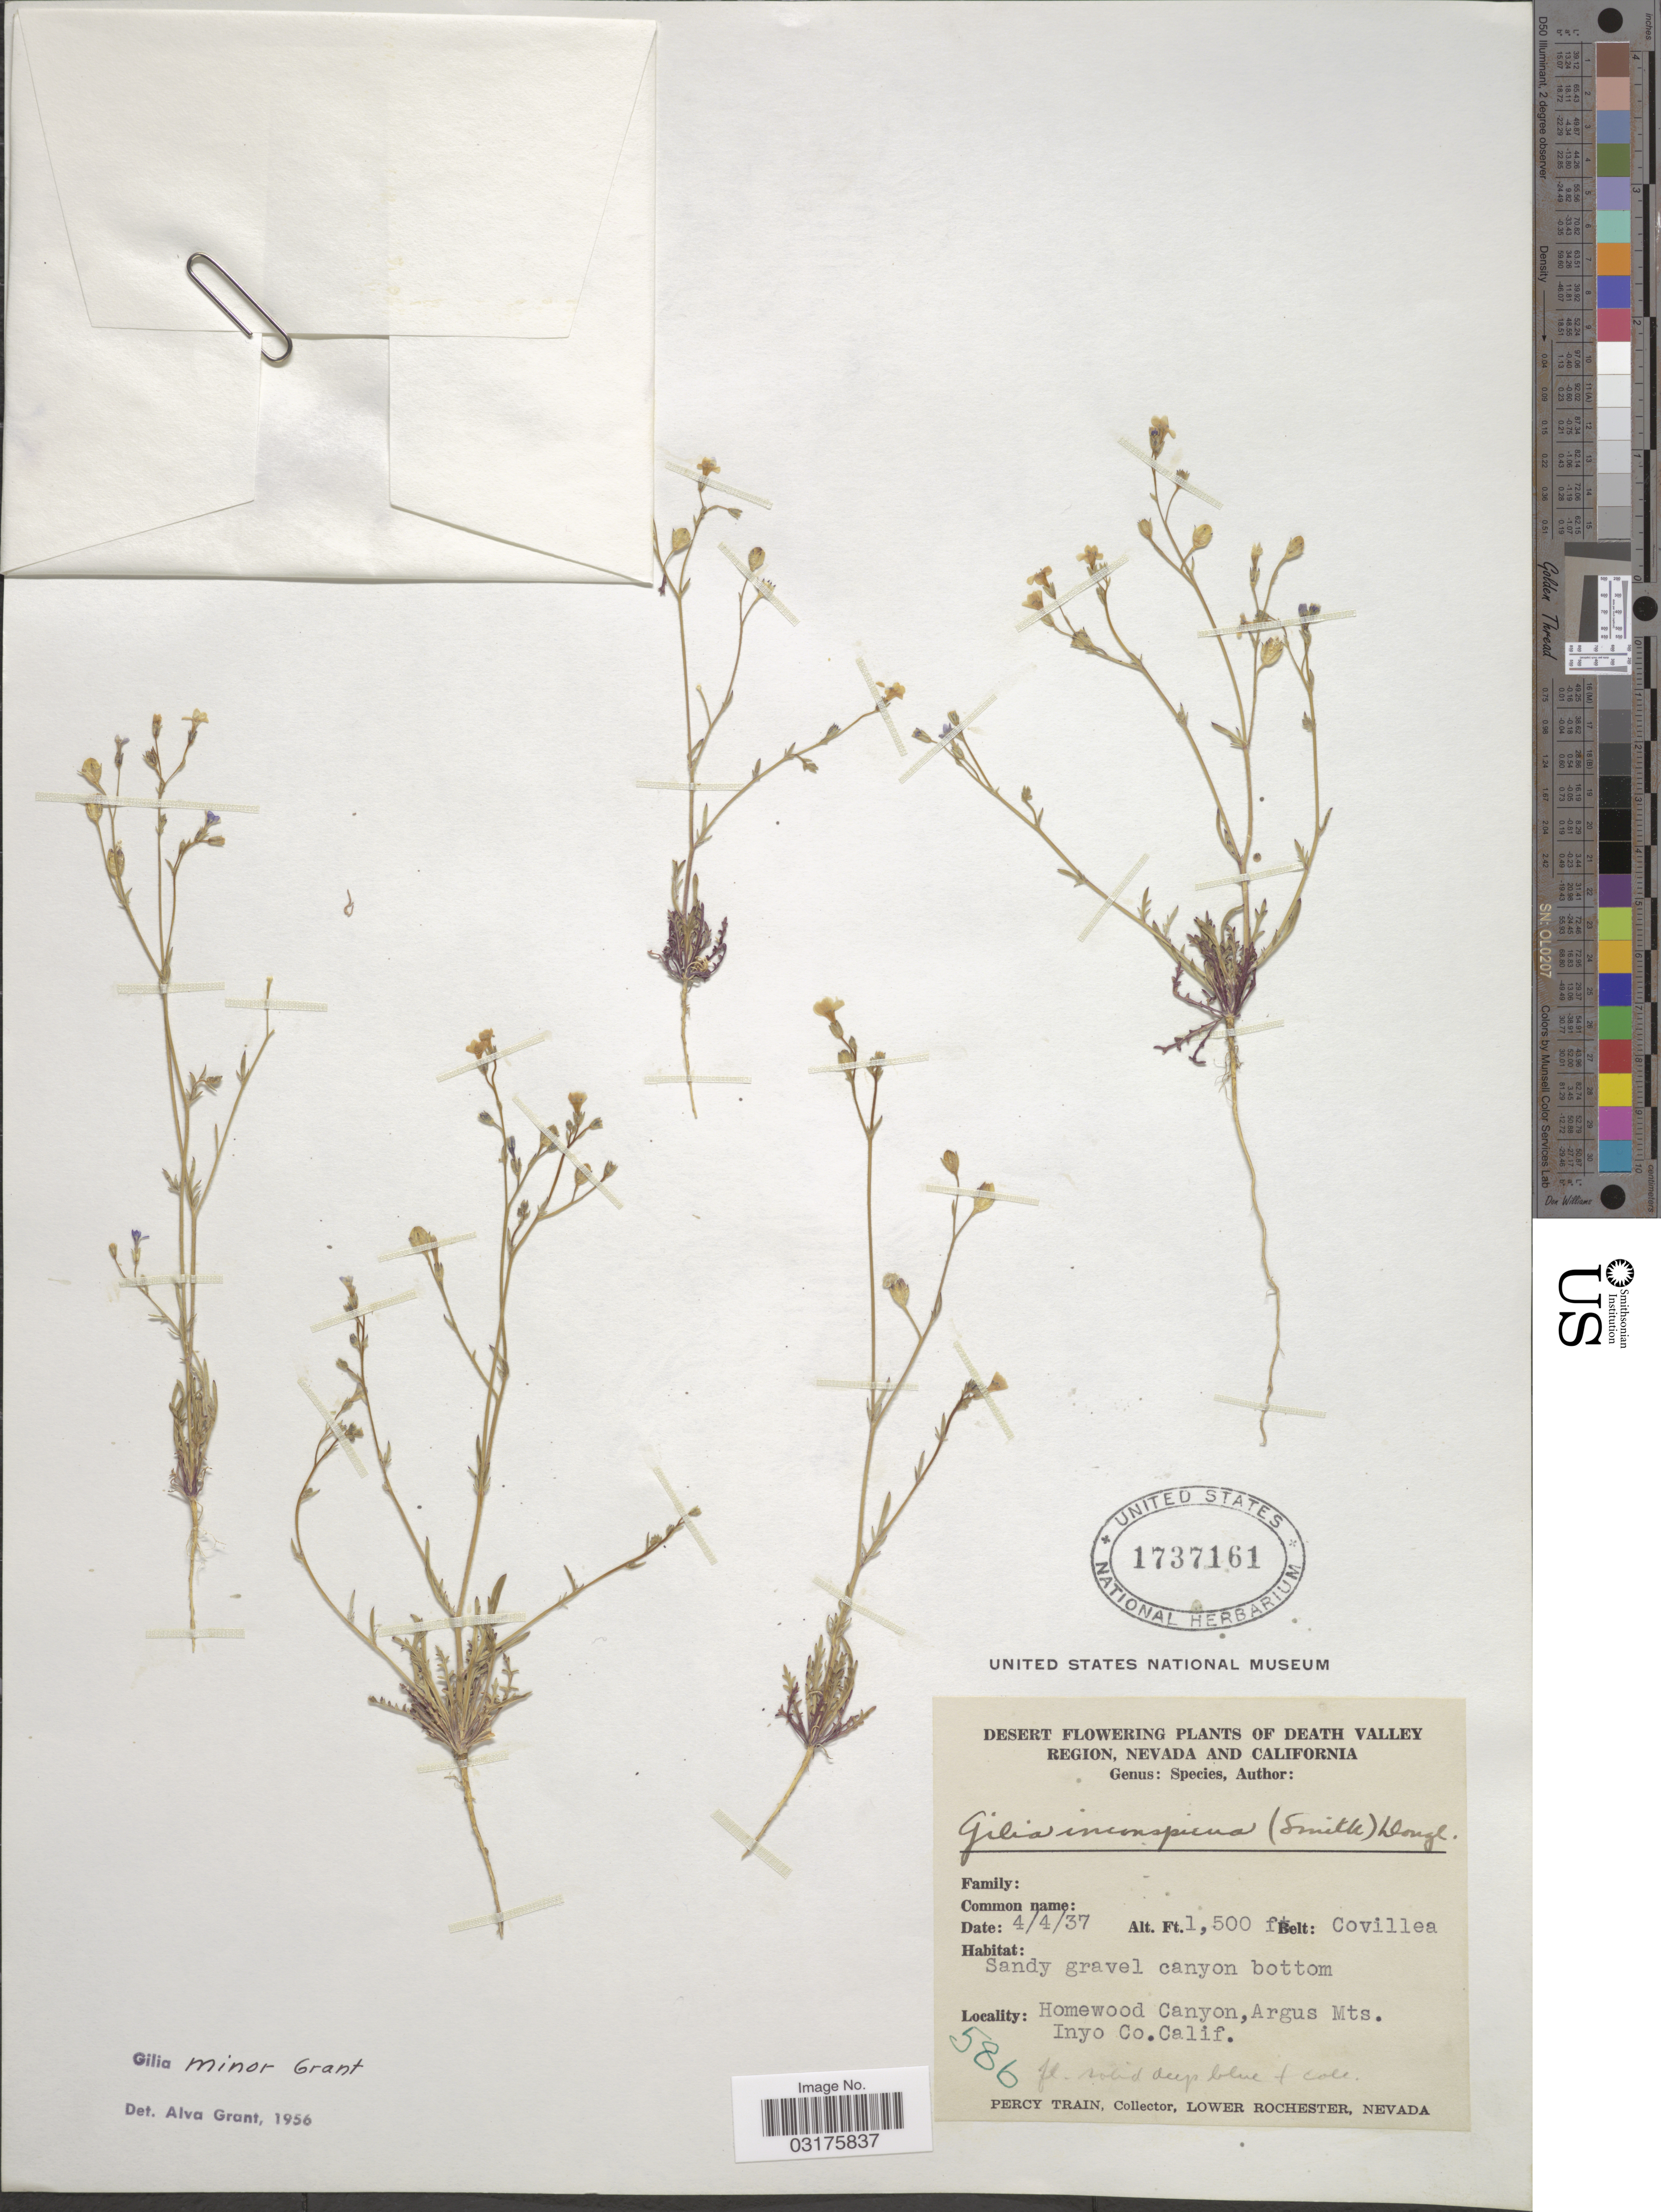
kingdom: Plantae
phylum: Tracheophyta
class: Magnoliopsida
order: Ericales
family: Polemoniaceae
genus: Gilia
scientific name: Gilia minor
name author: A.D. Grant & V.E. Grant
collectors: P. Train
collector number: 586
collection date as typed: Transcribed d/m/y: 4/4/37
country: United States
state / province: California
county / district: Inyo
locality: Death Valley Region. Homewood Canyon, Argus Mts. Inyo Co.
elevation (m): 457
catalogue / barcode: US 1737161